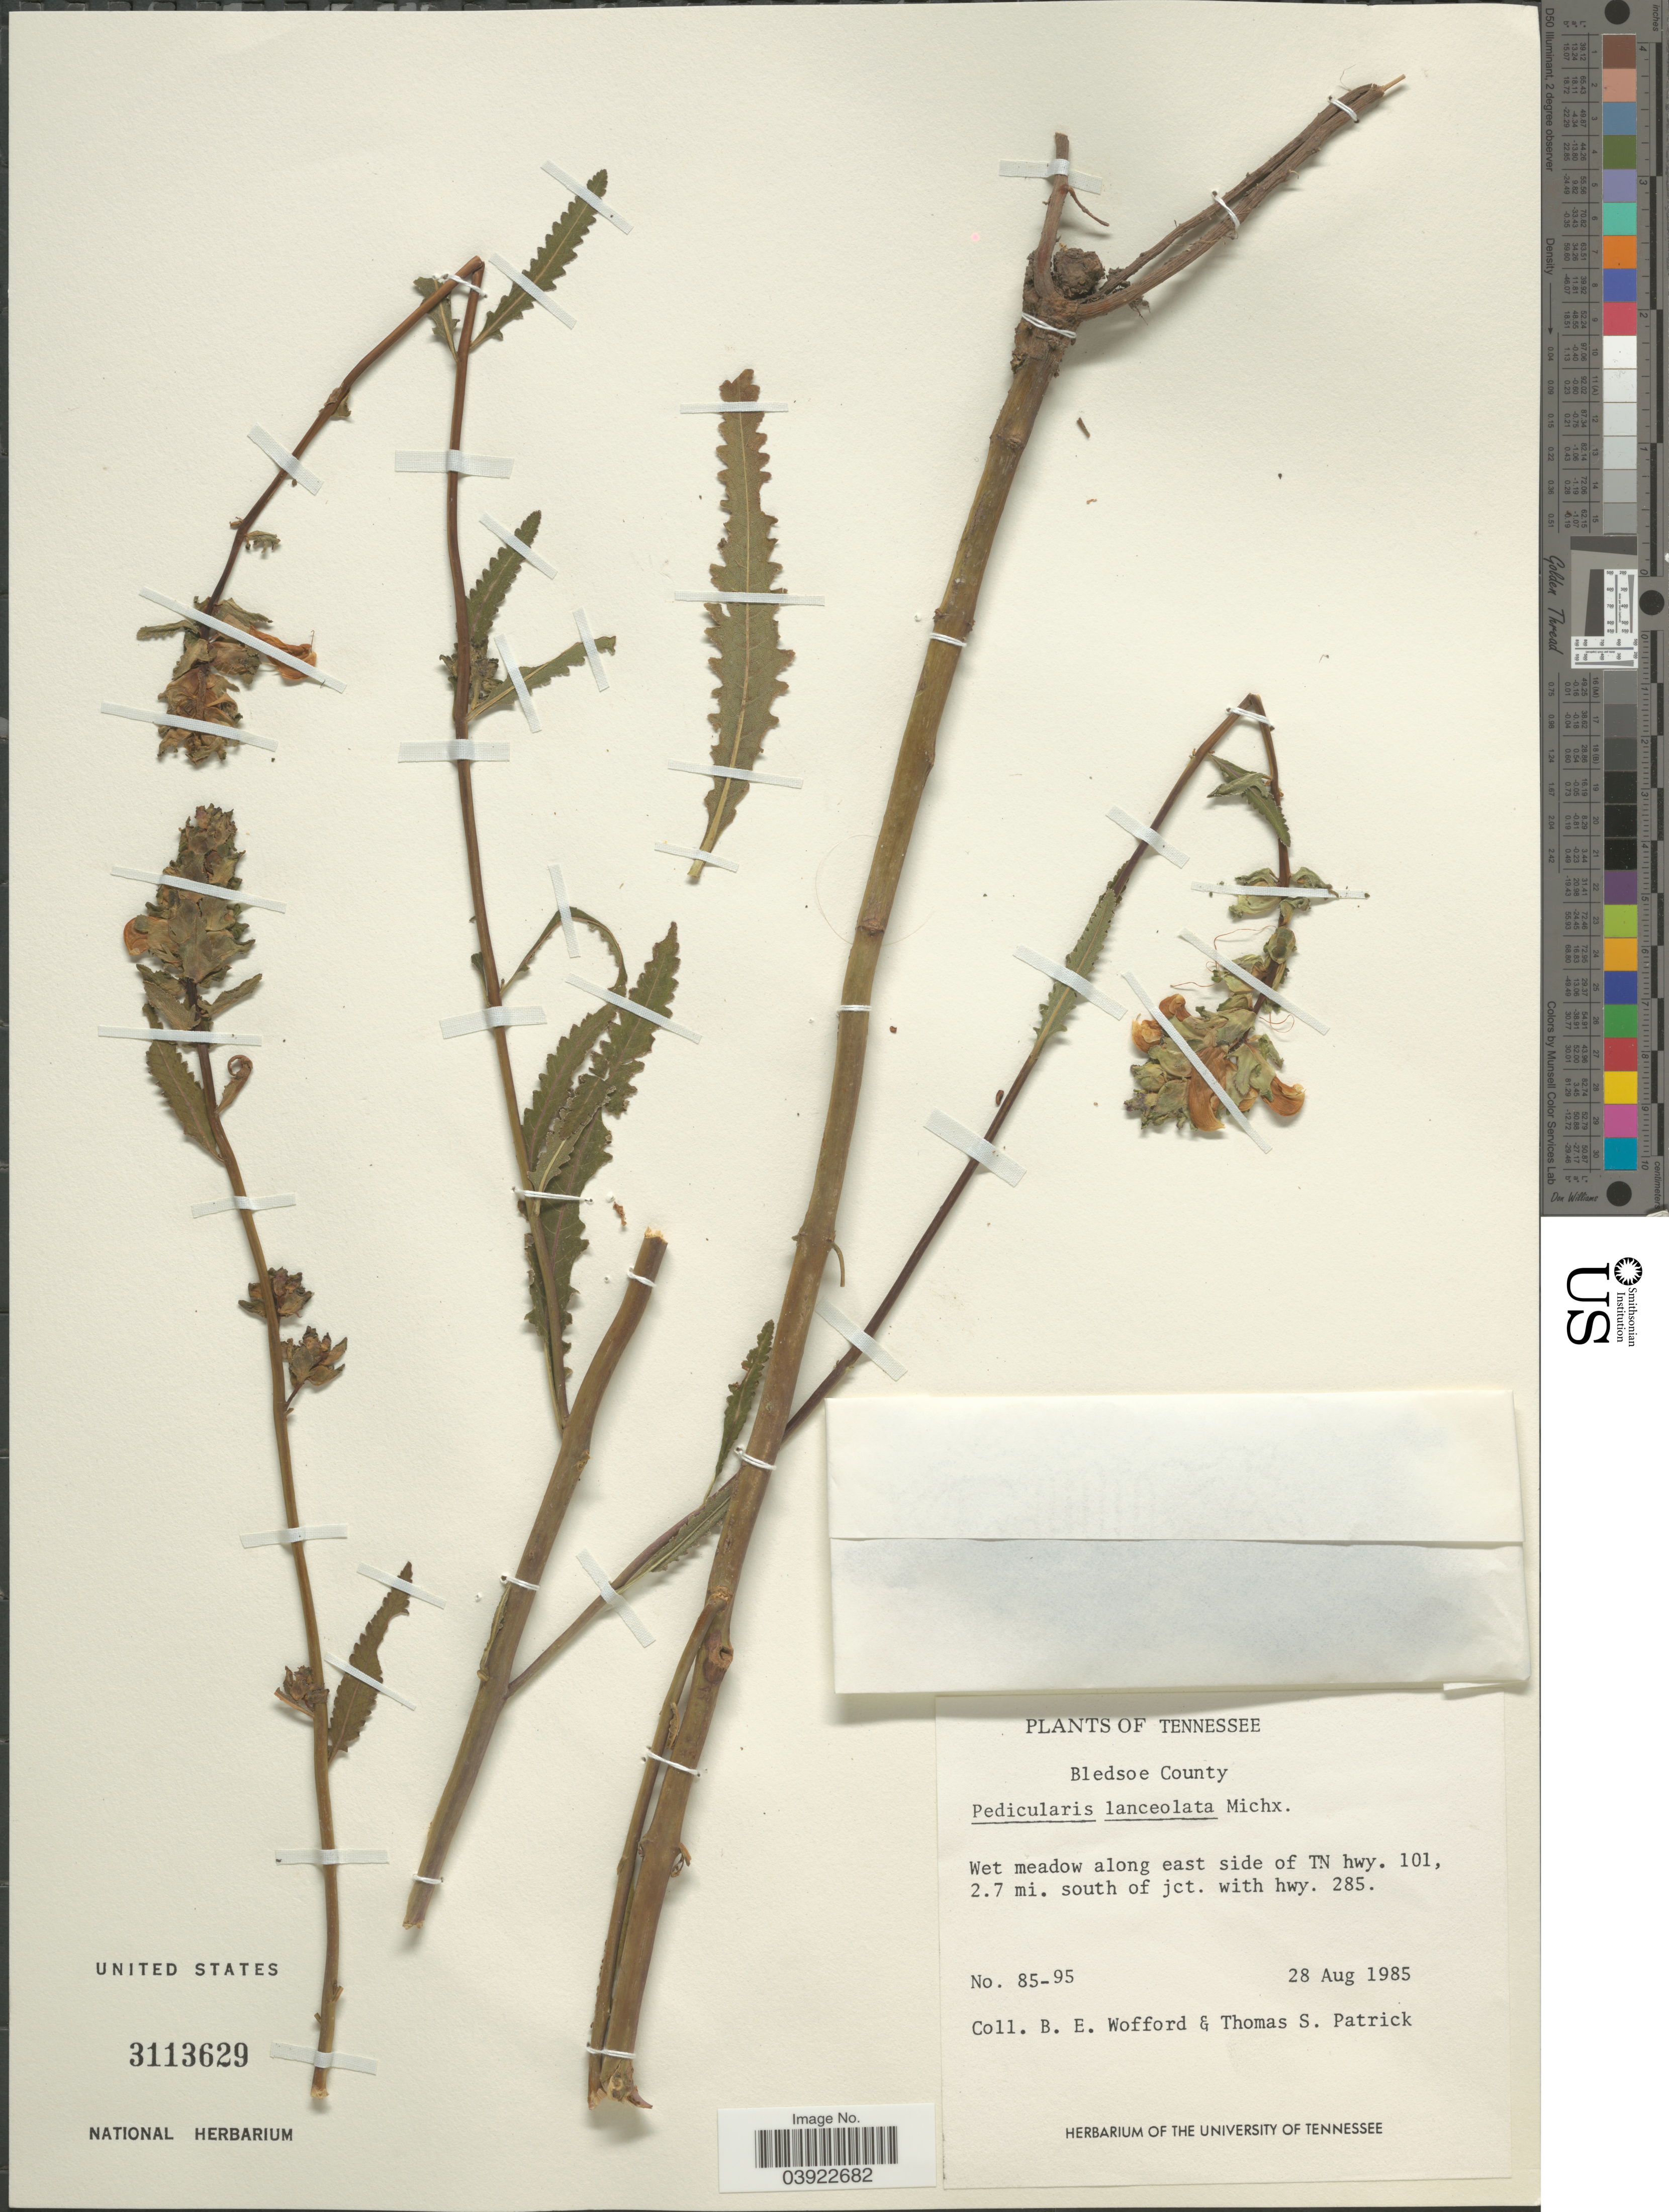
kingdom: Plantae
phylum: Tracheophyta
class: Magnoliopsida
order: Lamiales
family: Orobanchaceae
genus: Pedicularis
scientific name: Pedicularis lanceolata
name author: Michx.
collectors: B. Wofford & T. Patrick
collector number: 85-95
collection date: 1985-08-28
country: United States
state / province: Tennessee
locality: Bledsoe County. Wet meadow along east side of TN hwy. 101, 2.7 mi. south of jct. with hwy. 285.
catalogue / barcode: US 3113629